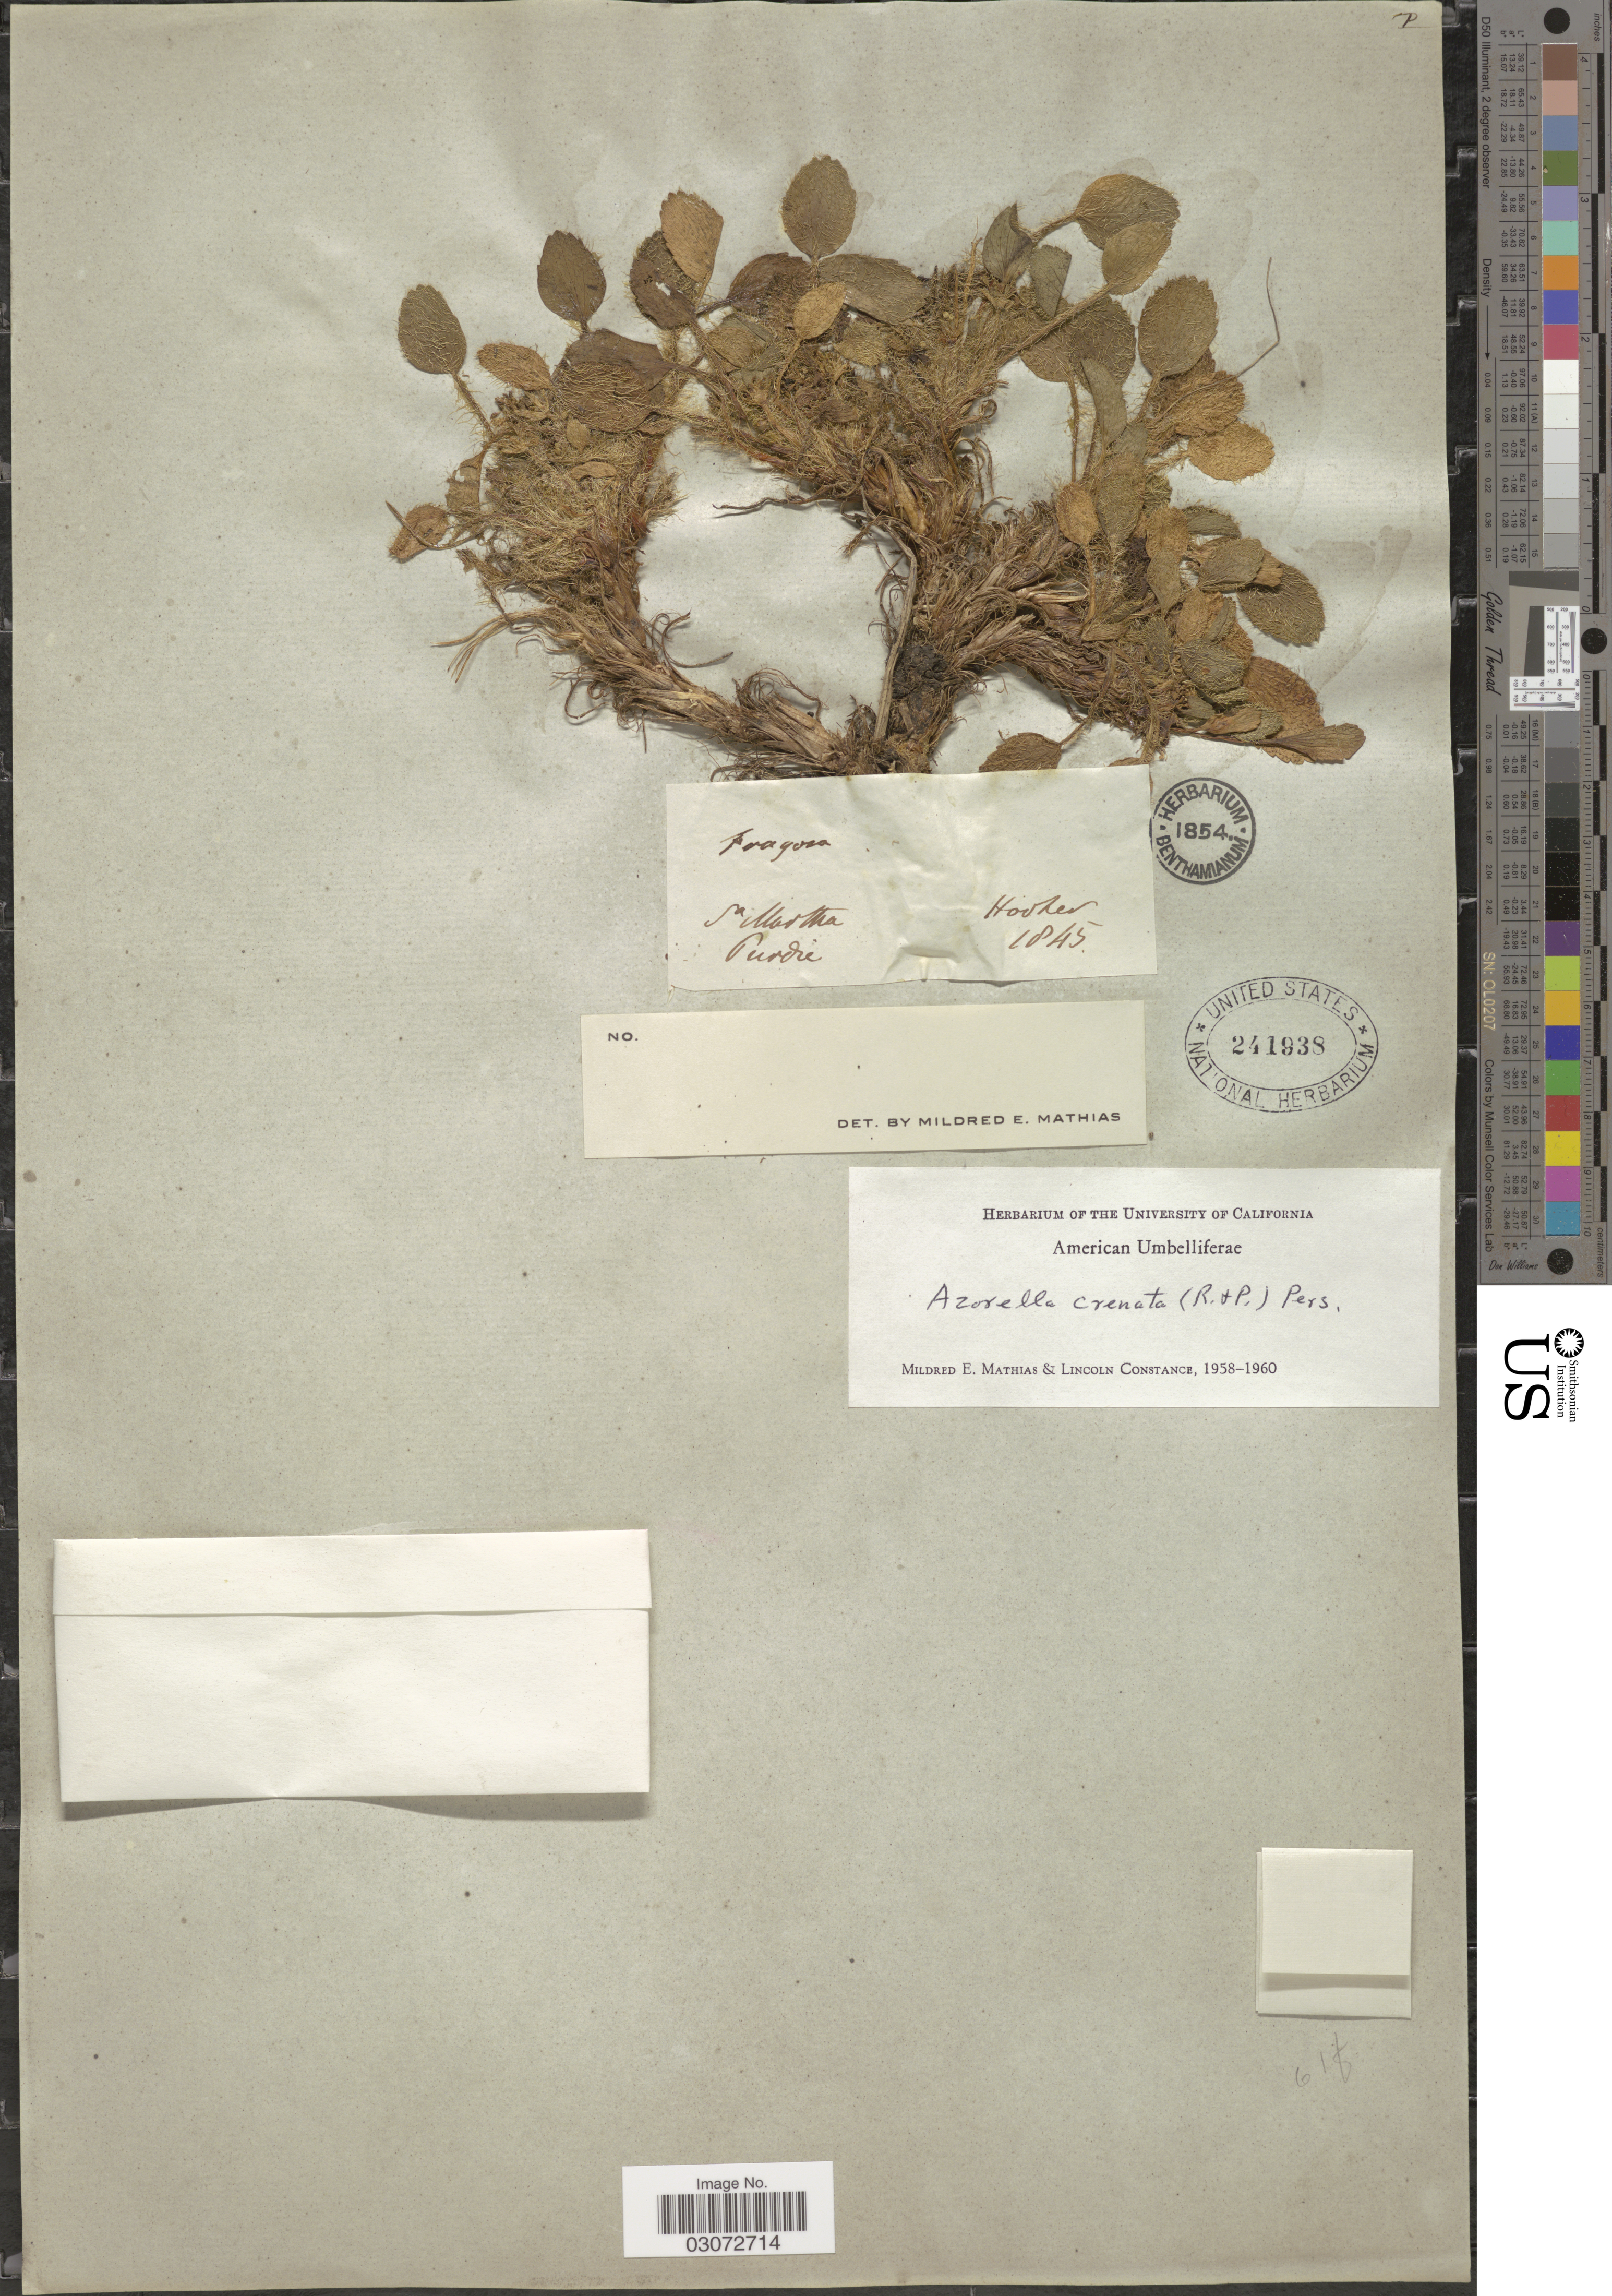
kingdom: Plantae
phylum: Tracheophyta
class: Magnoliopsida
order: Apiales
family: Apiaceae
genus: Azorella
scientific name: Azorella crenata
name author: (Ruiz & Pav.) Pers.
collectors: -. Hooker & -. Purdie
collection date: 1845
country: Colombia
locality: Sa Martha, Purdie.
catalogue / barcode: US 241938